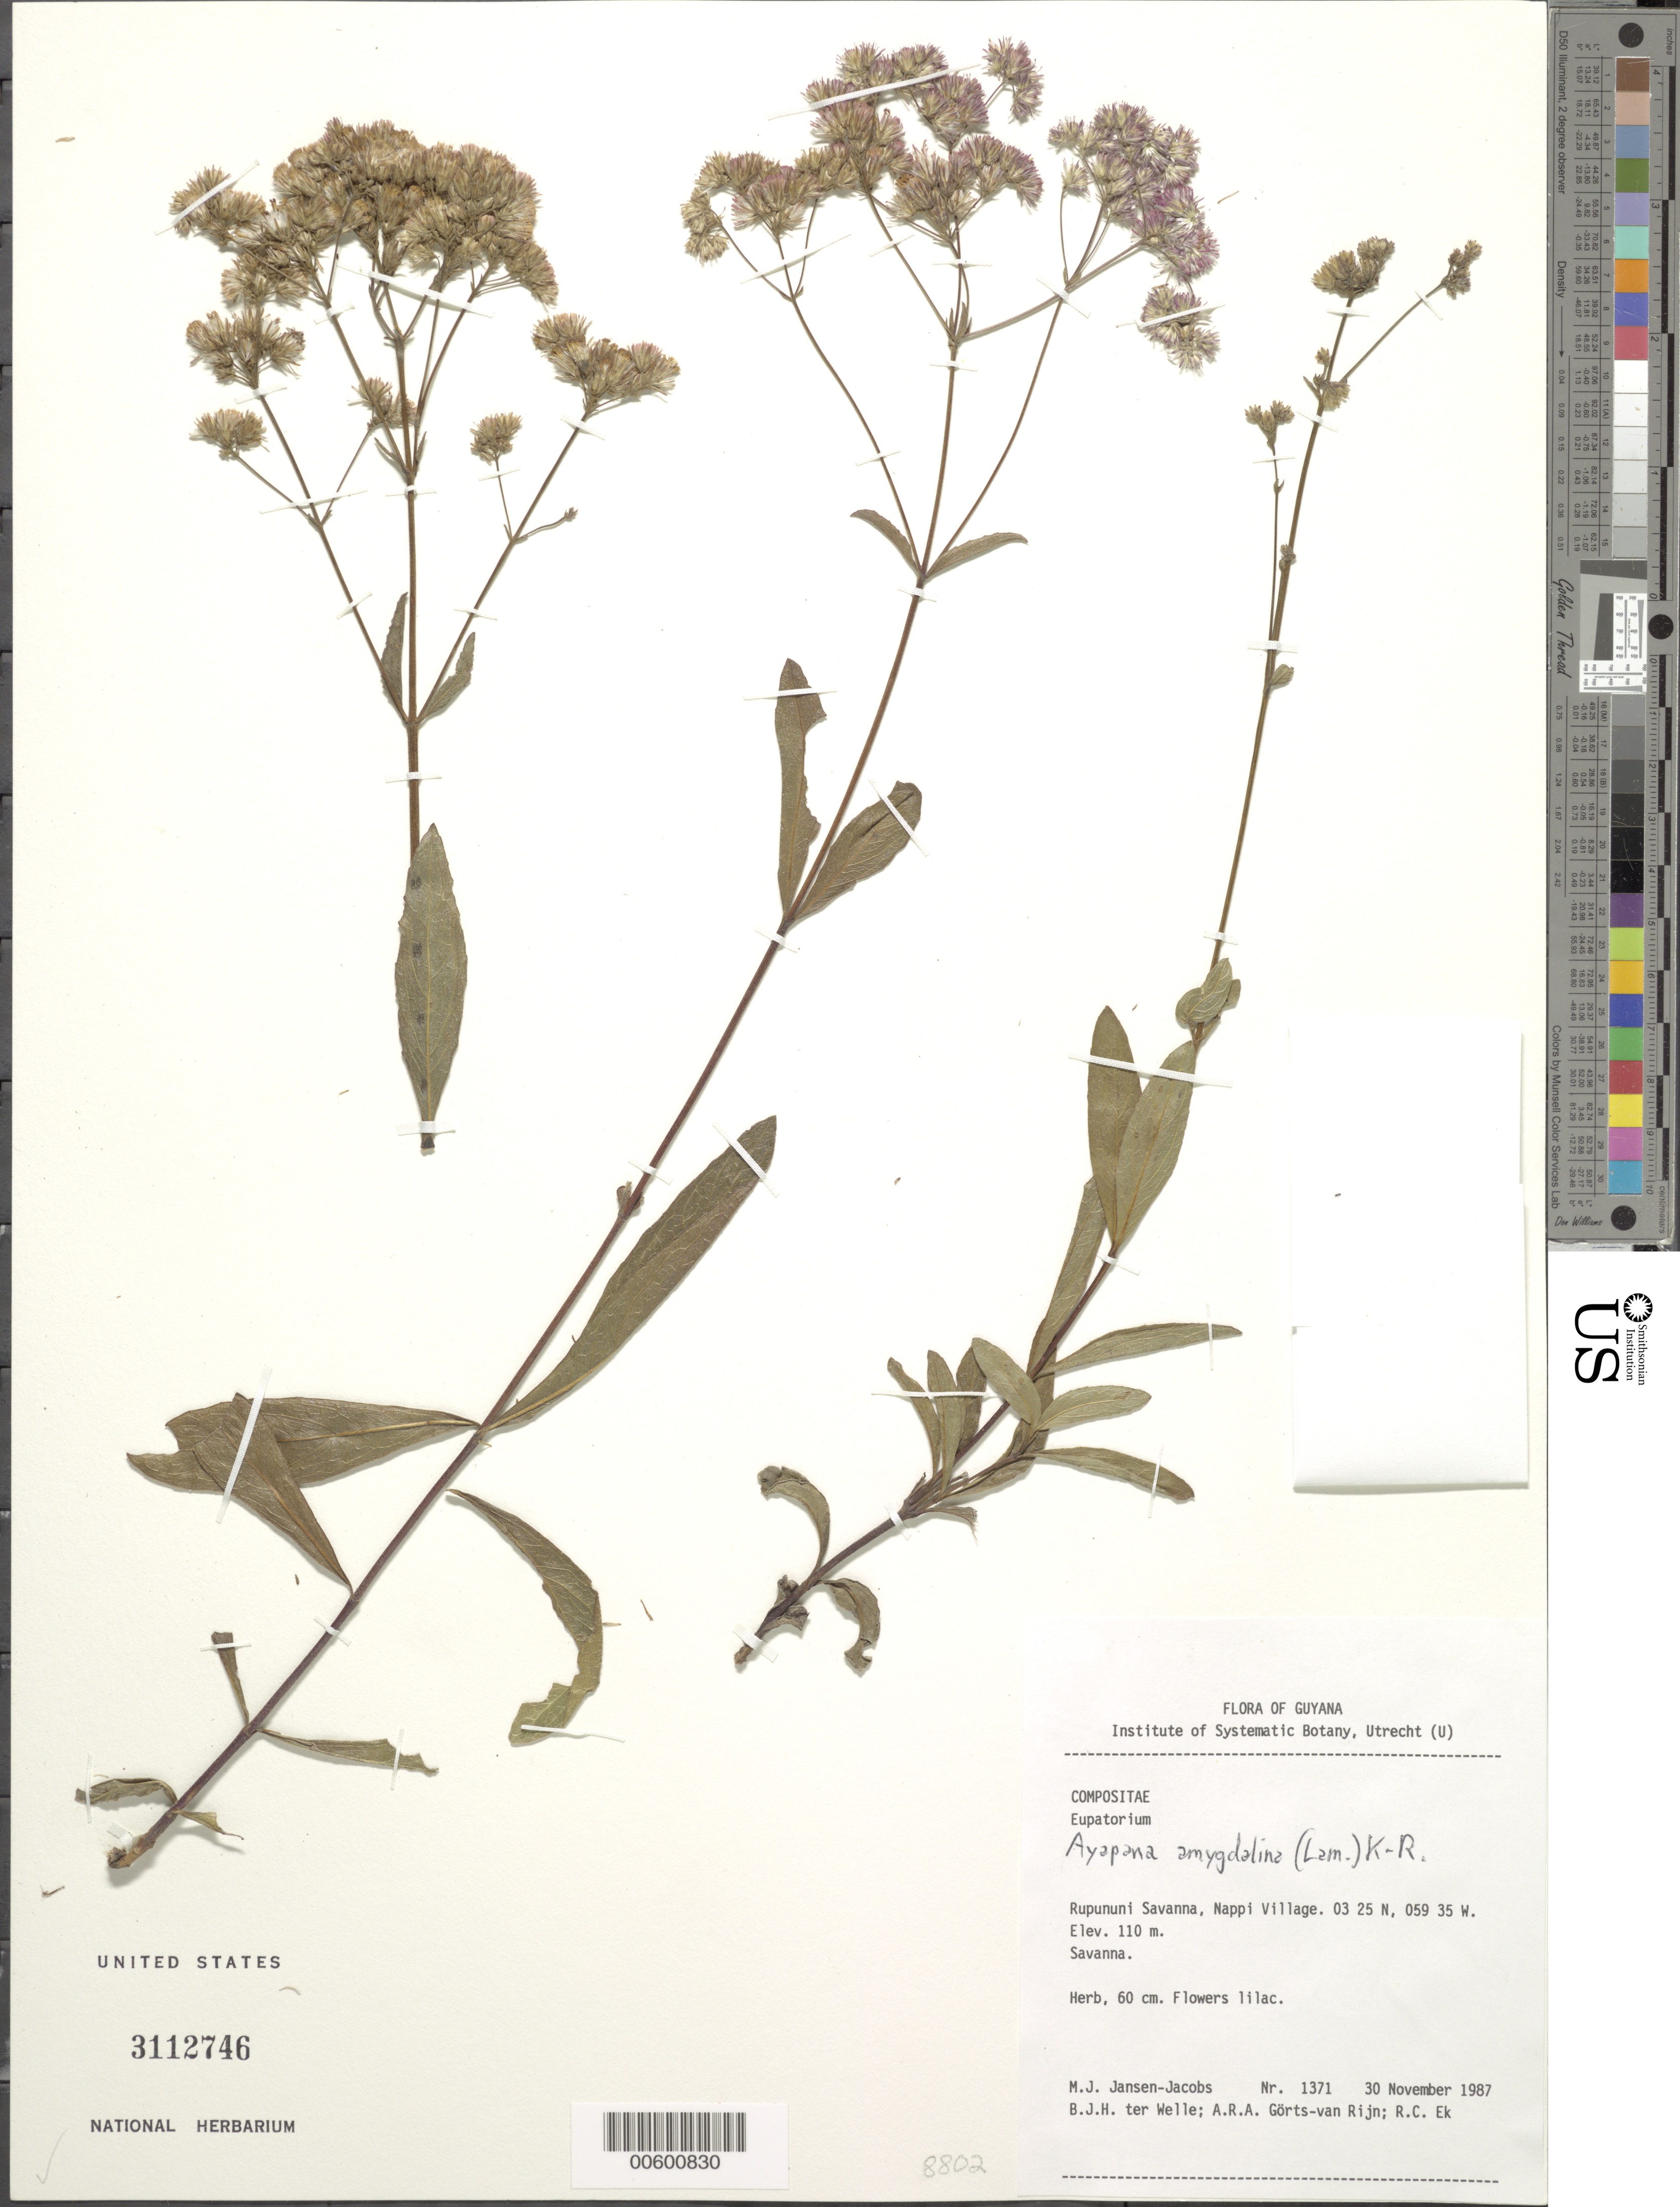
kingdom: Plantae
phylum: Tracheophyta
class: Magnoliopsida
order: Asterales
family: Asteraceae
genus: Ayapana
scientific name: Ayapana amygdalina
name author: (Lam.) R.M. King & H. Rob.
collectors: M. J. Jansen-Jacobs, B. Welle, A. .R. A. Görts-van Rijn & R. C. Ek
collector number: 1371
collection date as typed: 30-Nov-87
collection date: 1987-11-30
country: Guyana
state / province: U. Takutu-U. Essequibo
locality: Nappi Village, Rupununi Savanna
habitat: Savanna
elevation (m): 110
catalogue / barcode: US 3112746